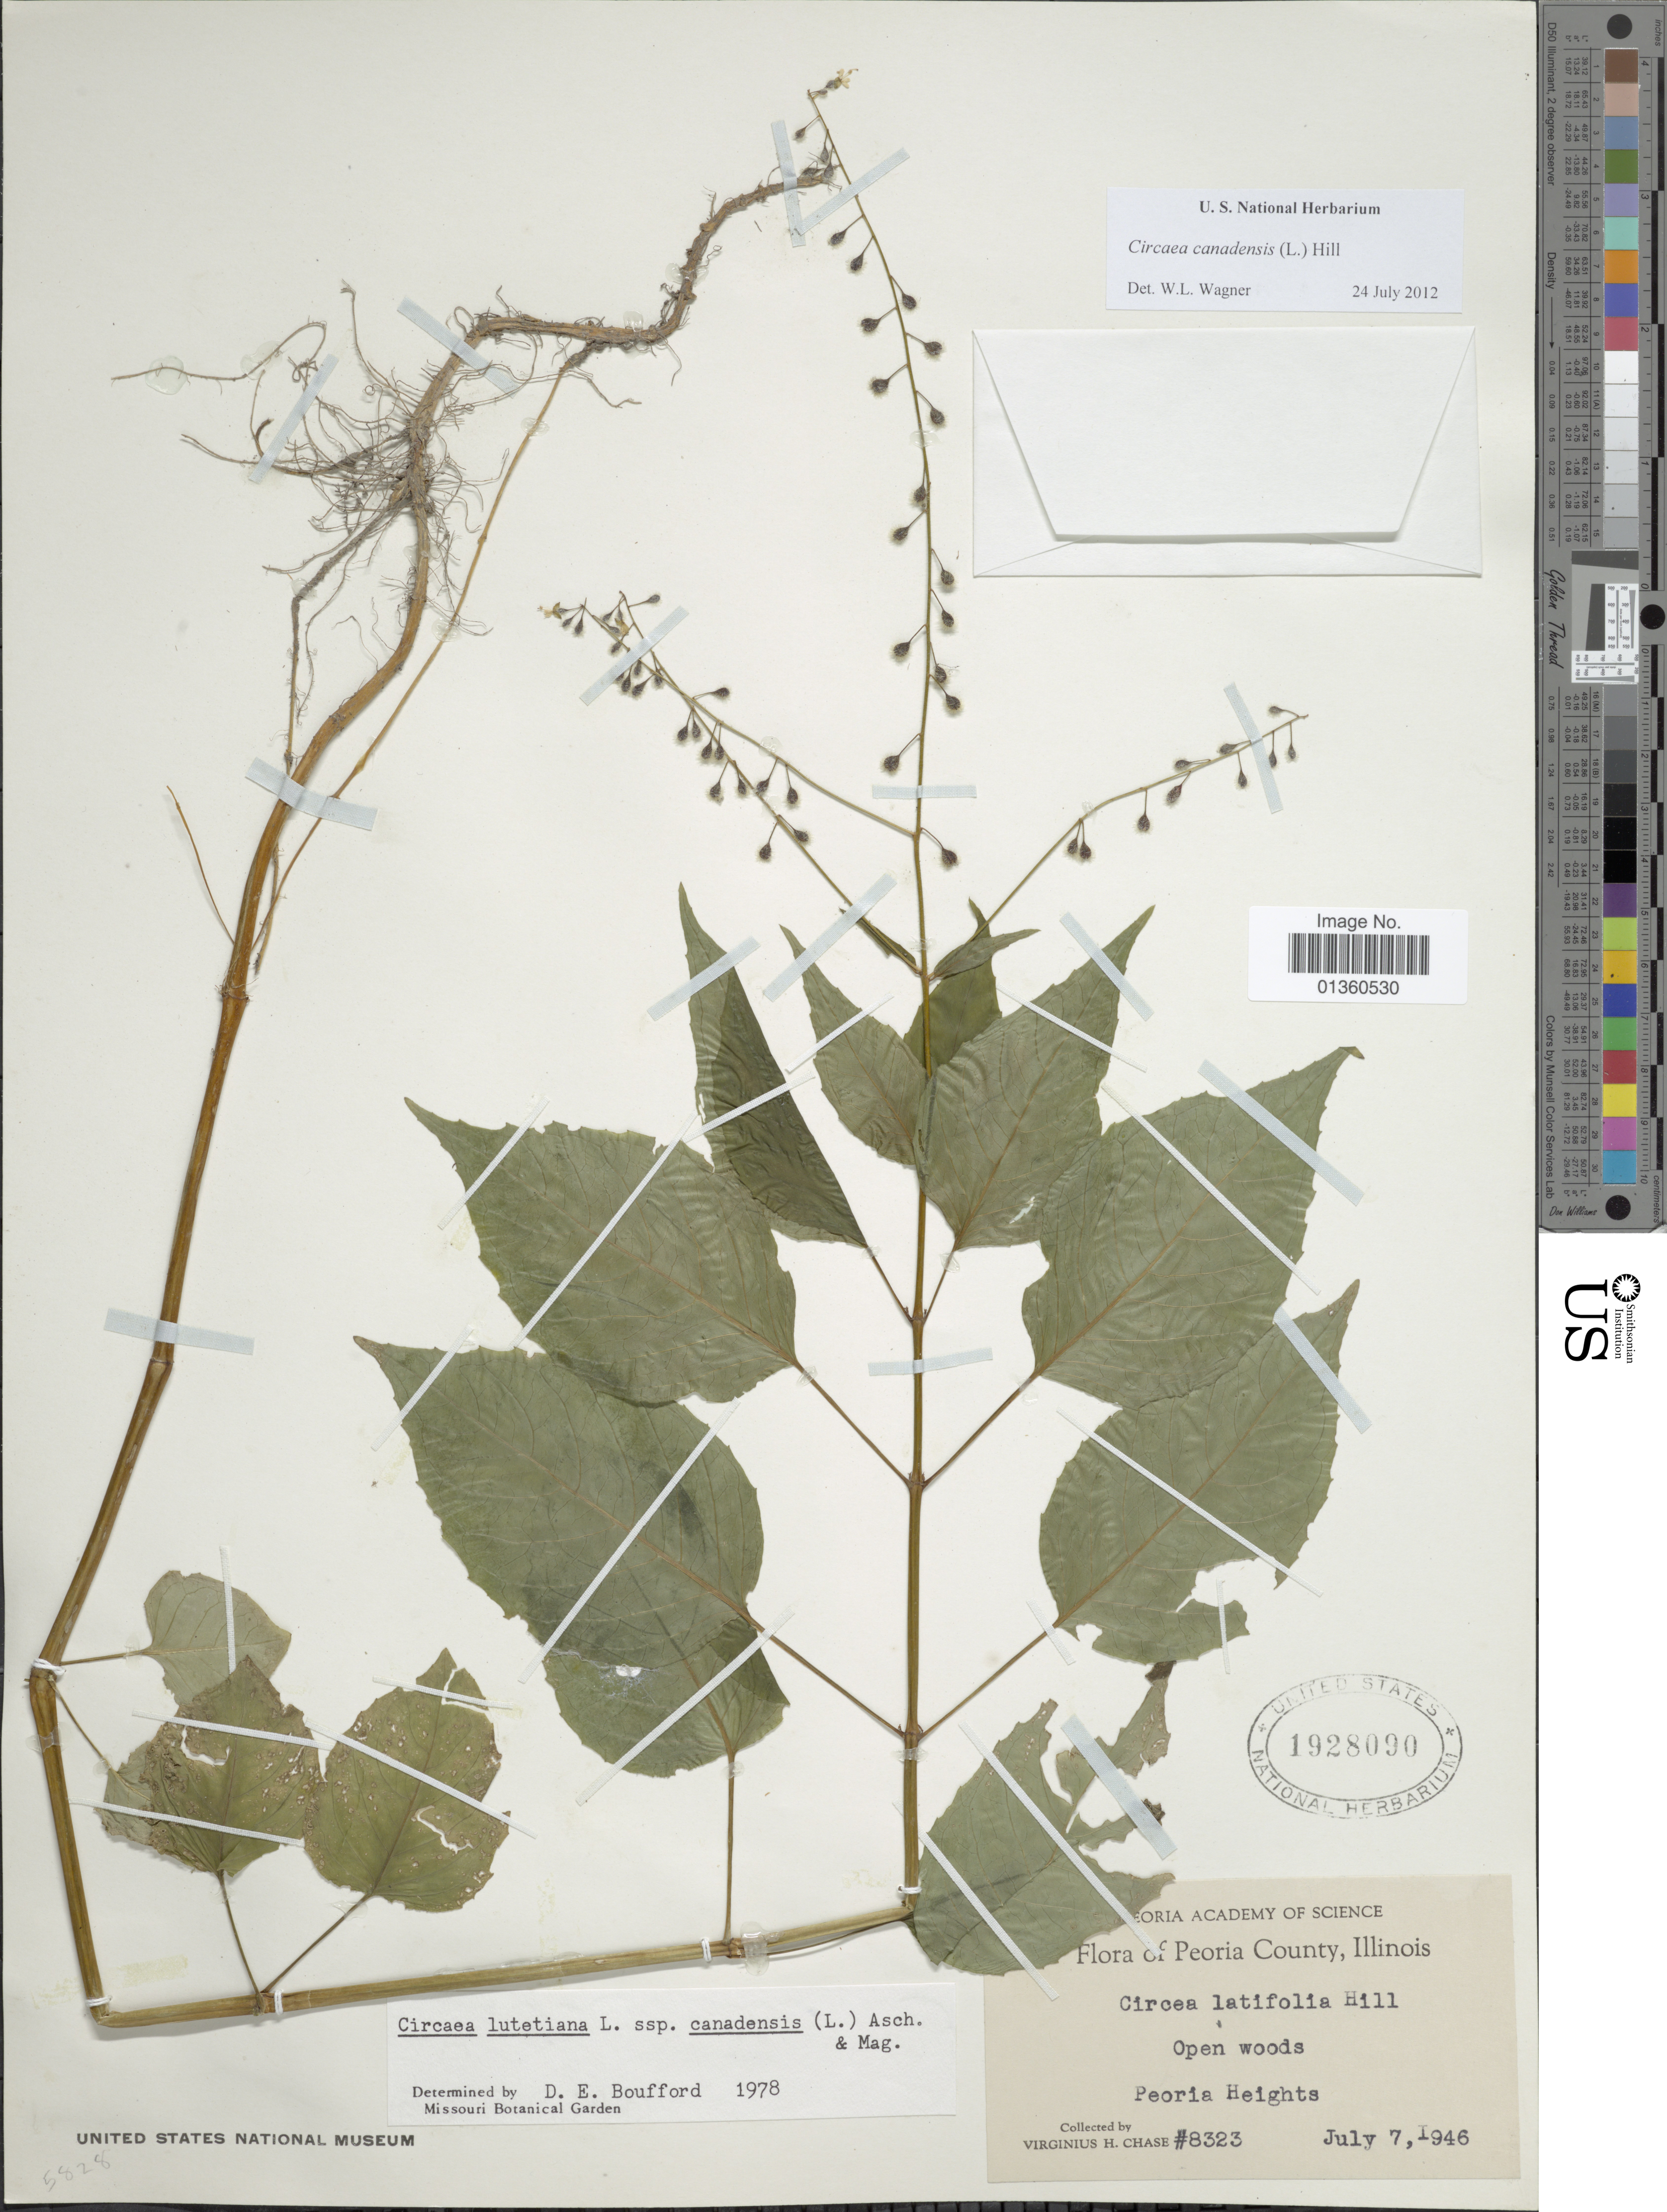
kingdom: Plantae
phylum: Tracheophyta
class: Magnoliopsida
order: Myrtales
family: Onagraceae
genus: Circaea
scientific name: Circaea canadensis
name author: (L.) Hill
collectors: V. H. Chase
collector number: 8323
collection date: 1946-07-07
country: United States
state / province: Illinois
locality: Peoria County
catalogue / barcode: US 1928090